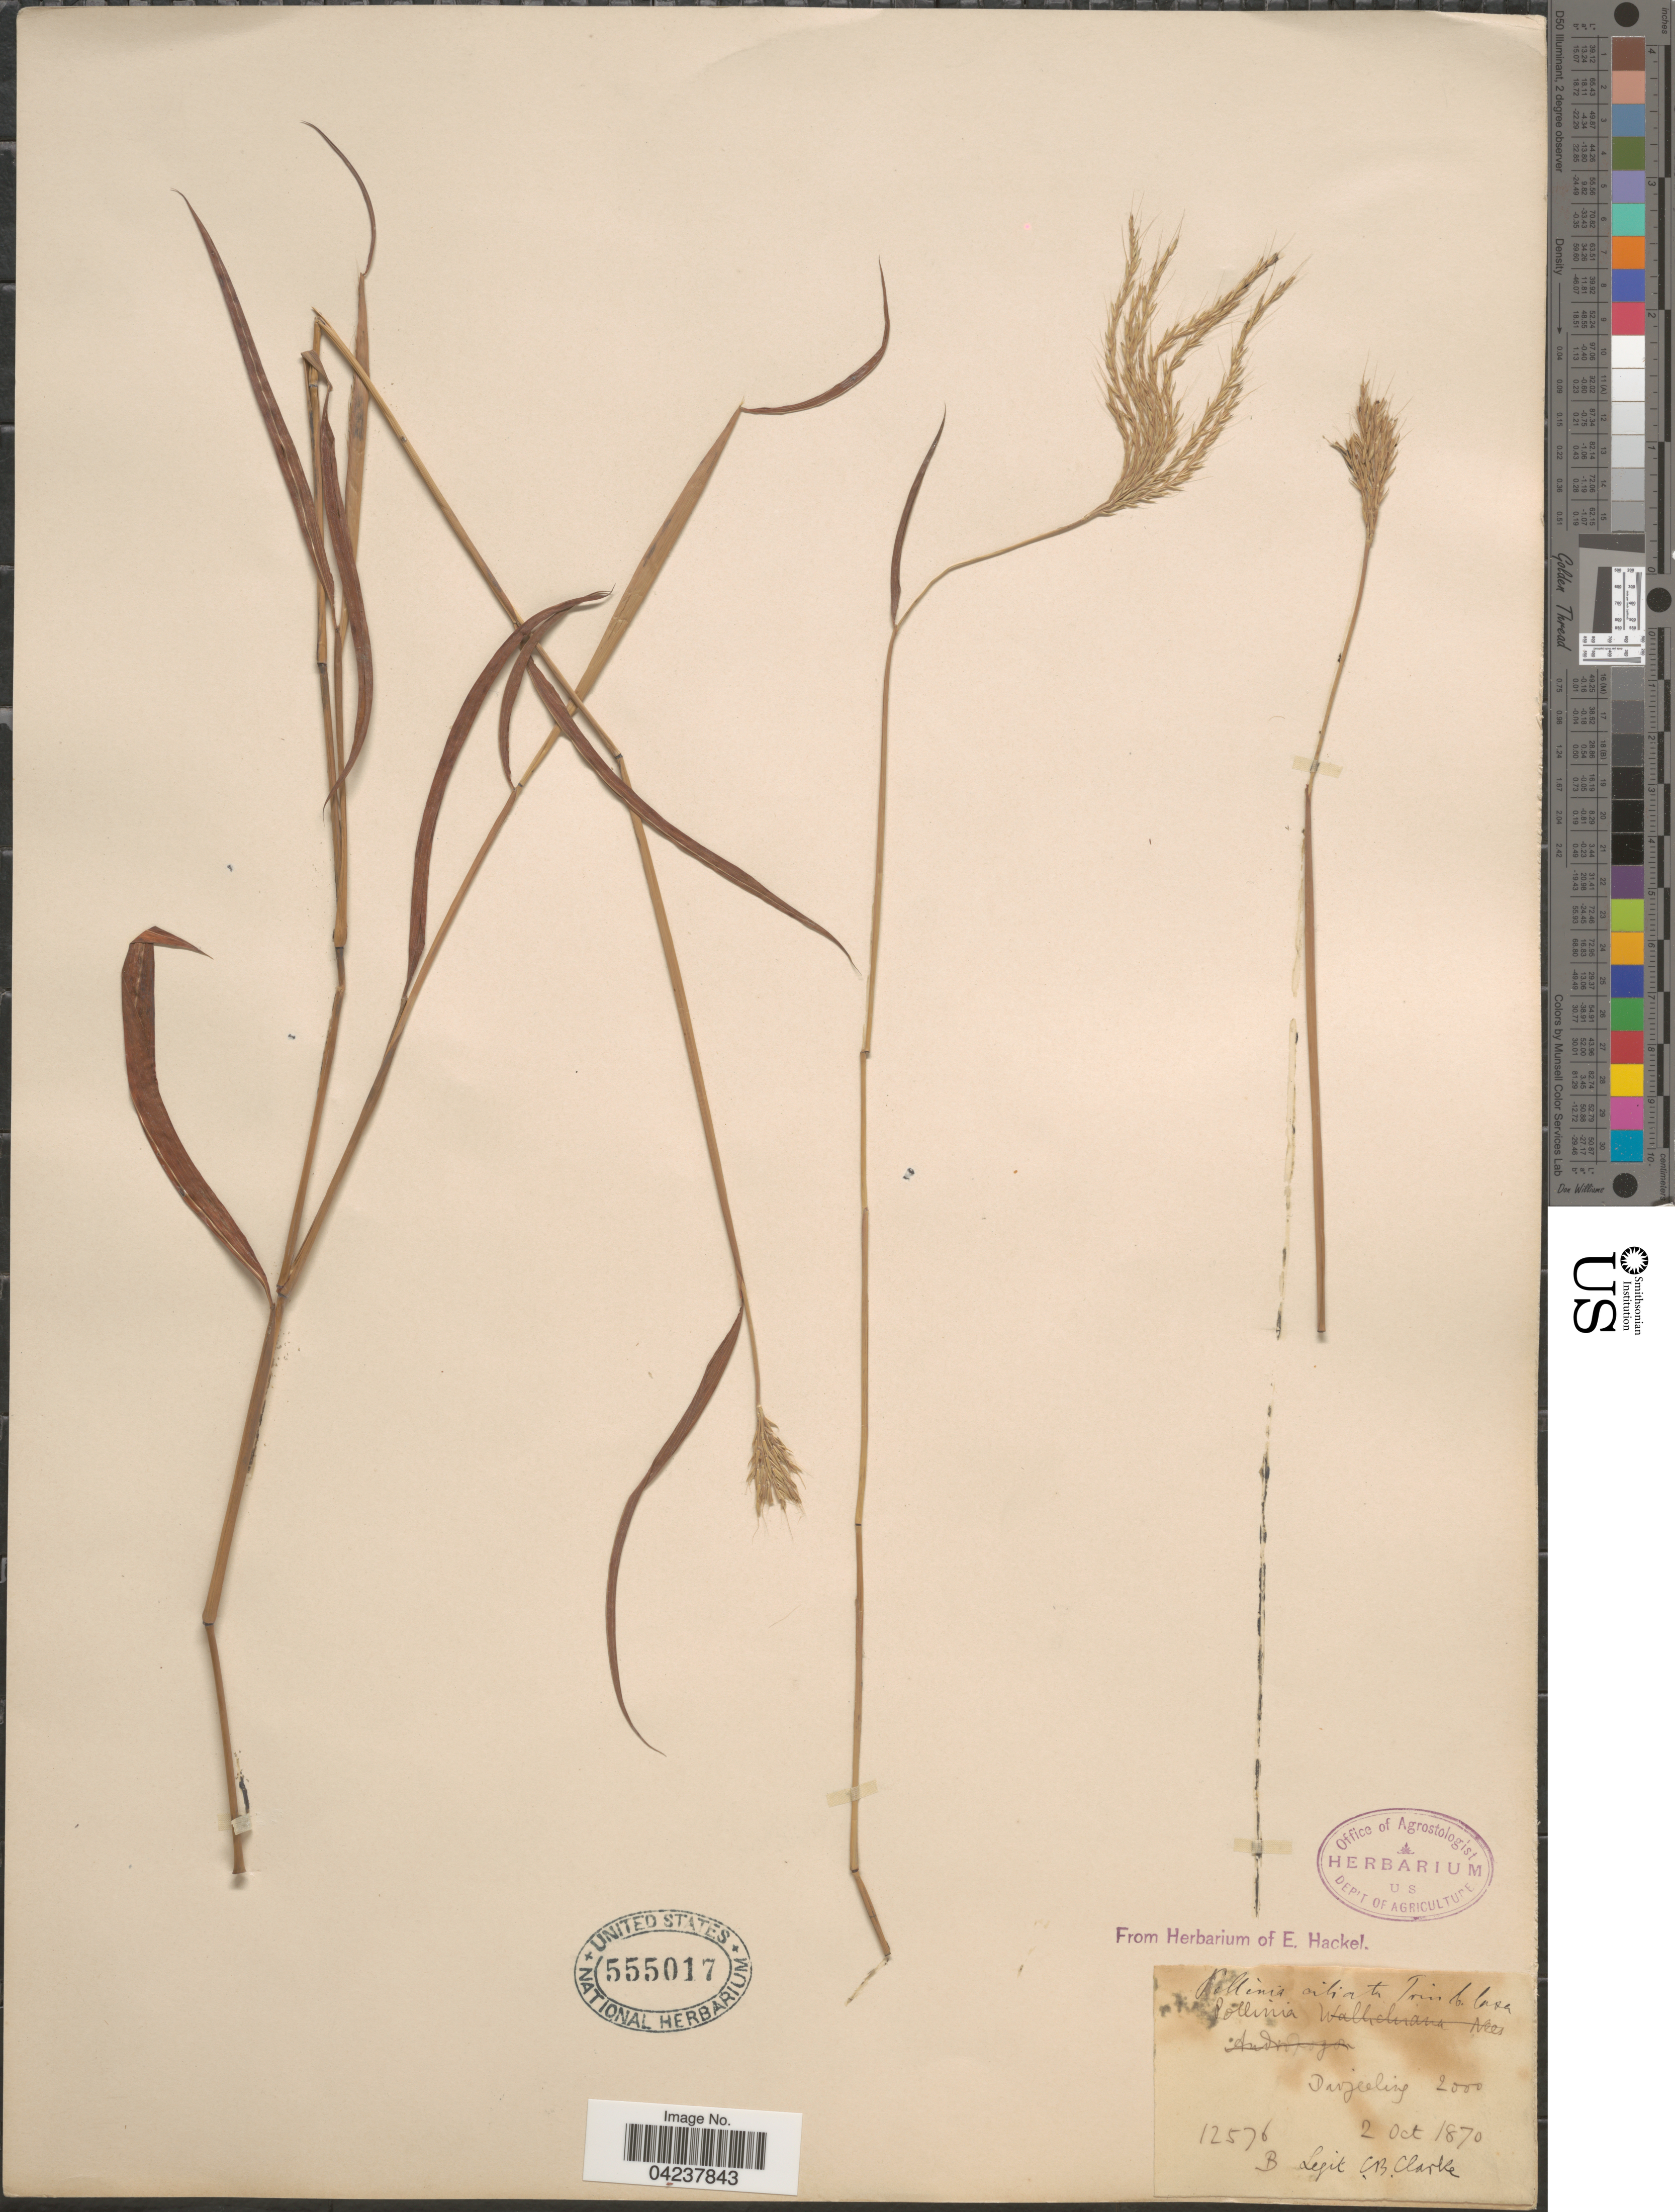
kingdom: Plantae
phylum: Tracheophyta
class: Liliopsida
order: Poales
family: Poaceae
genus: Microstegium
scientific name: Microstegium biaristatum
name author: (Steud.) Keng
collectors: C. B. Clarke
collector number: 12576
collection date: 1870-10-02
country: India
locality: Darjeeling.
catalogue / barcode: US 555017